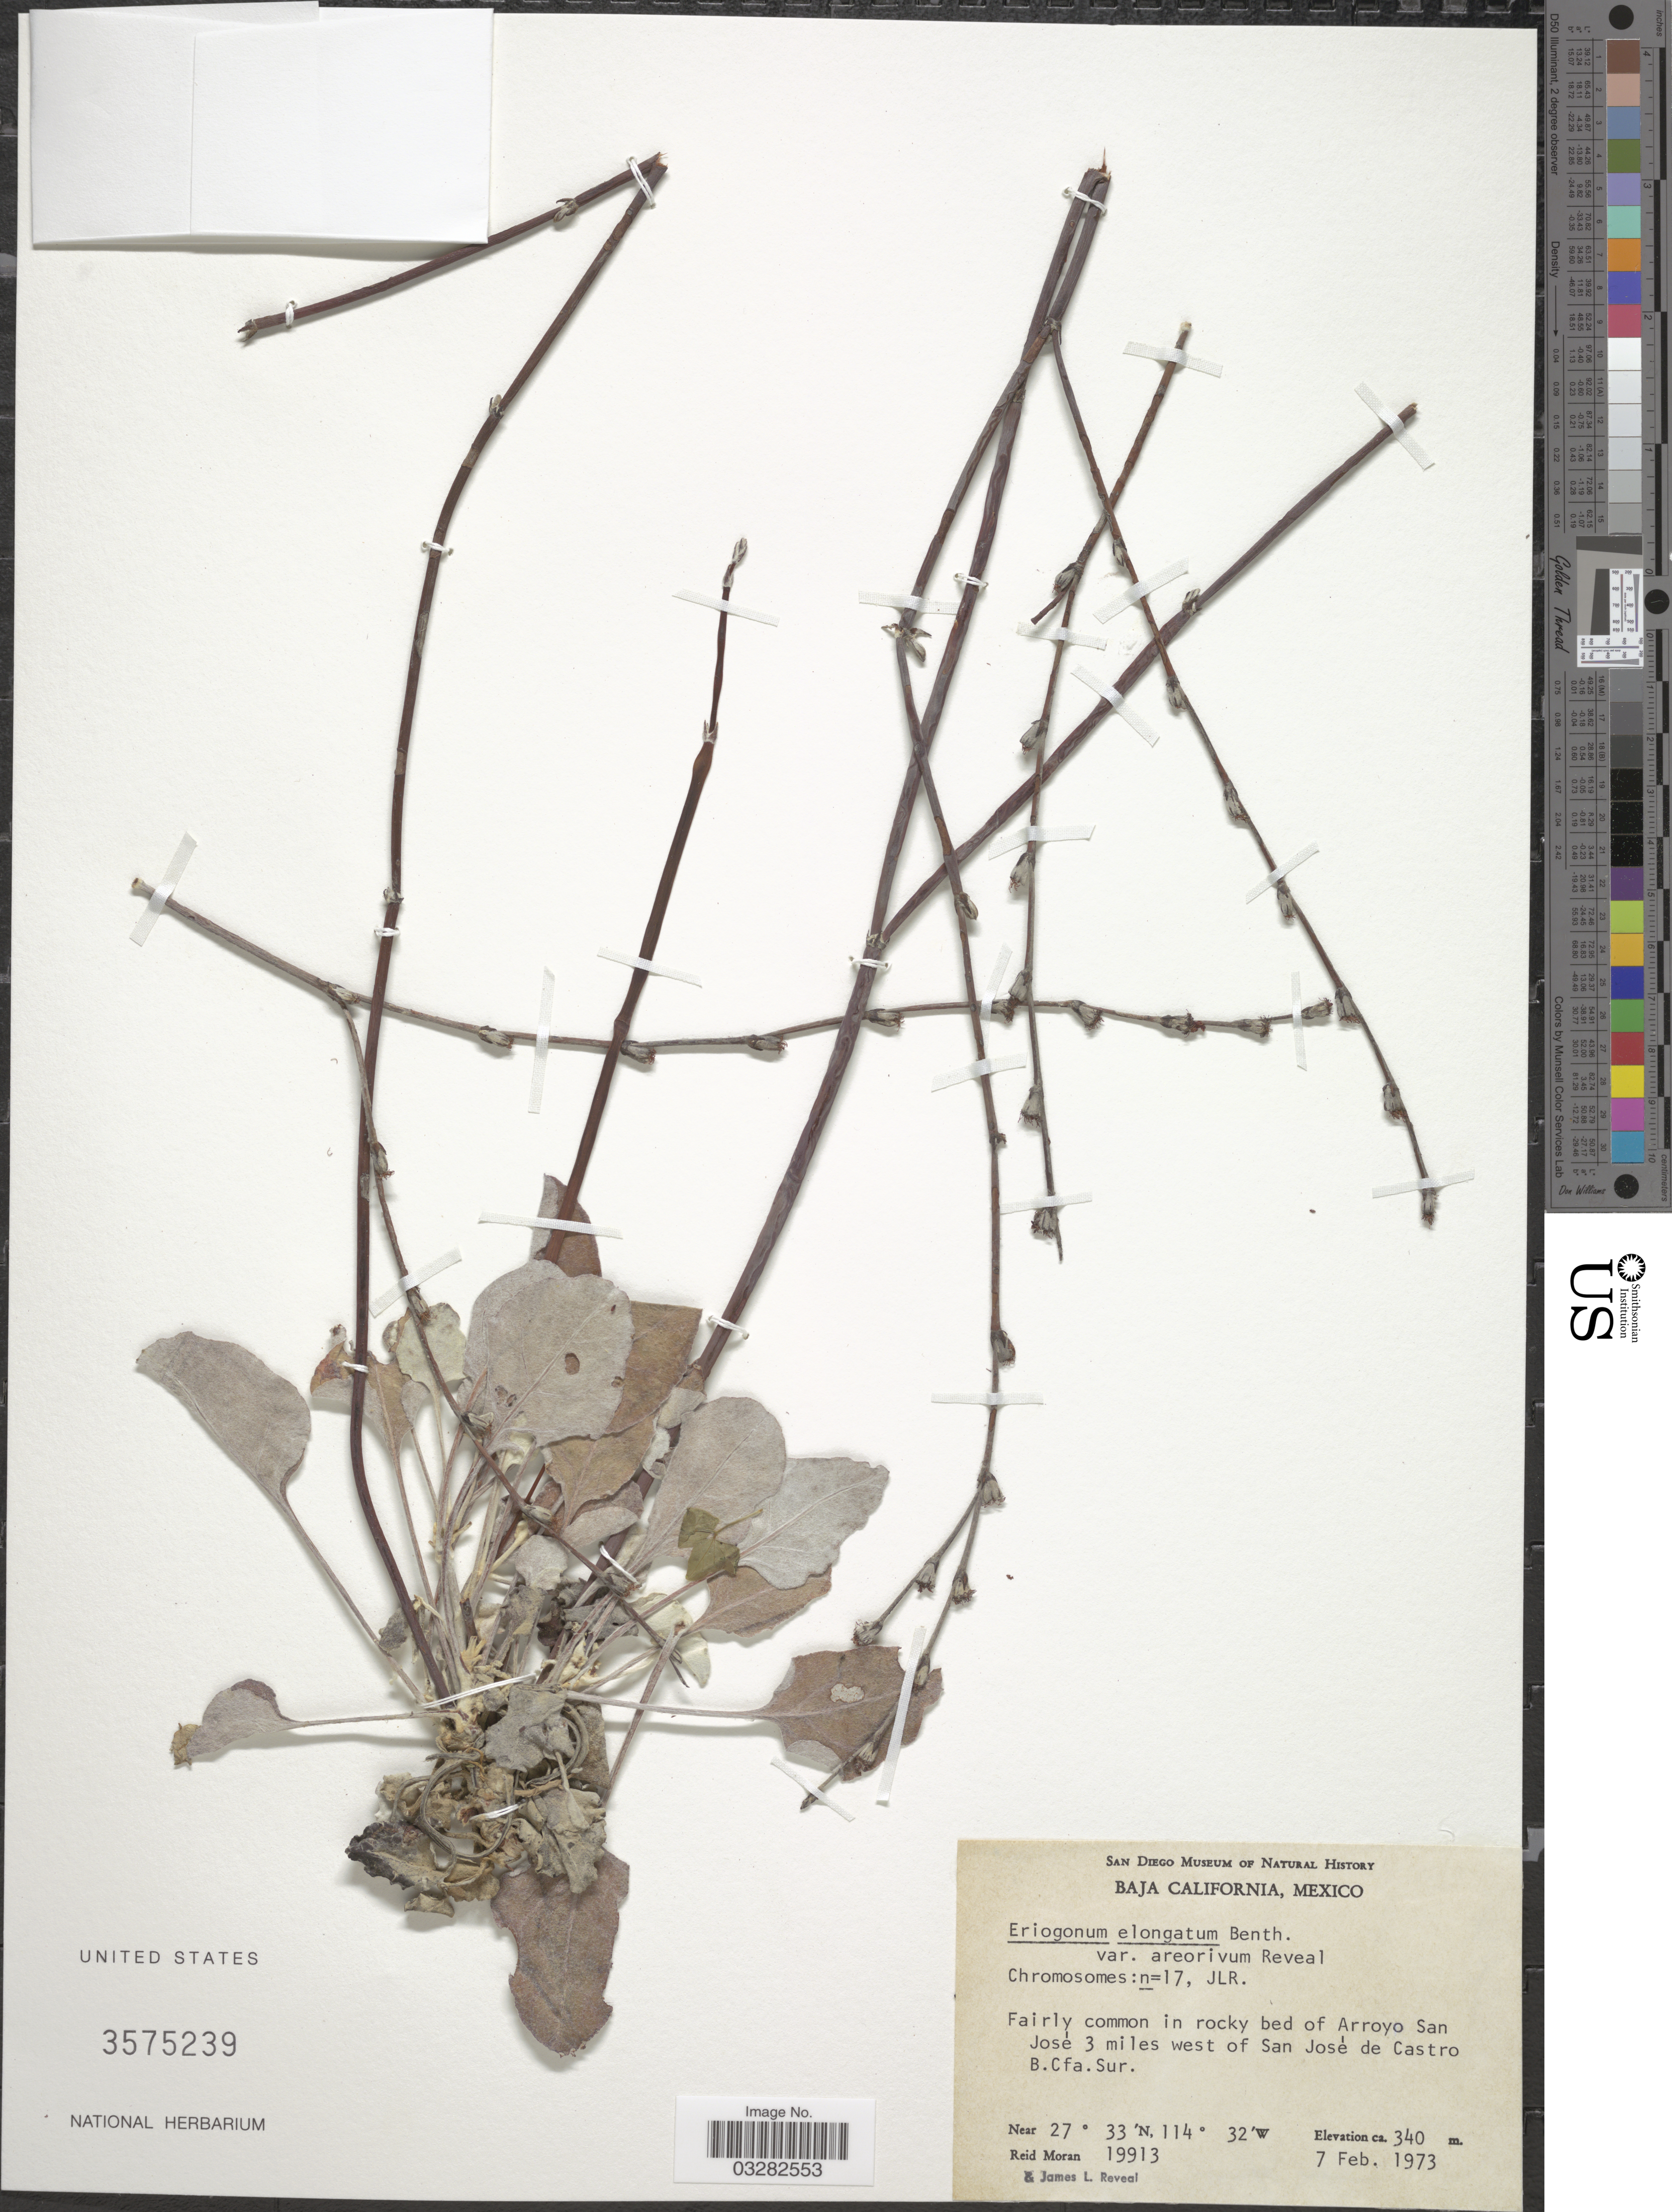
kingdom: Plantae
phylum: Tracheophyta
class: Magnoliopsida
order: Caryophyllales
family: Polygonaceae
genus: Eriogonum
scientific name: Eriogonum elongatum var. areorivum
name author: Reveal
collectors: R. Moran & J. L. Reveal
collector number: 19913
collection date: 1973-02-07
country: Mexico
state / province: Baja California Sur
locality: Fairly common in rocky bed of Arroyo San José 3 miles west of San José de Castro. Baja California.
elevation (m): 340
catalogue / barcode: US 3575239